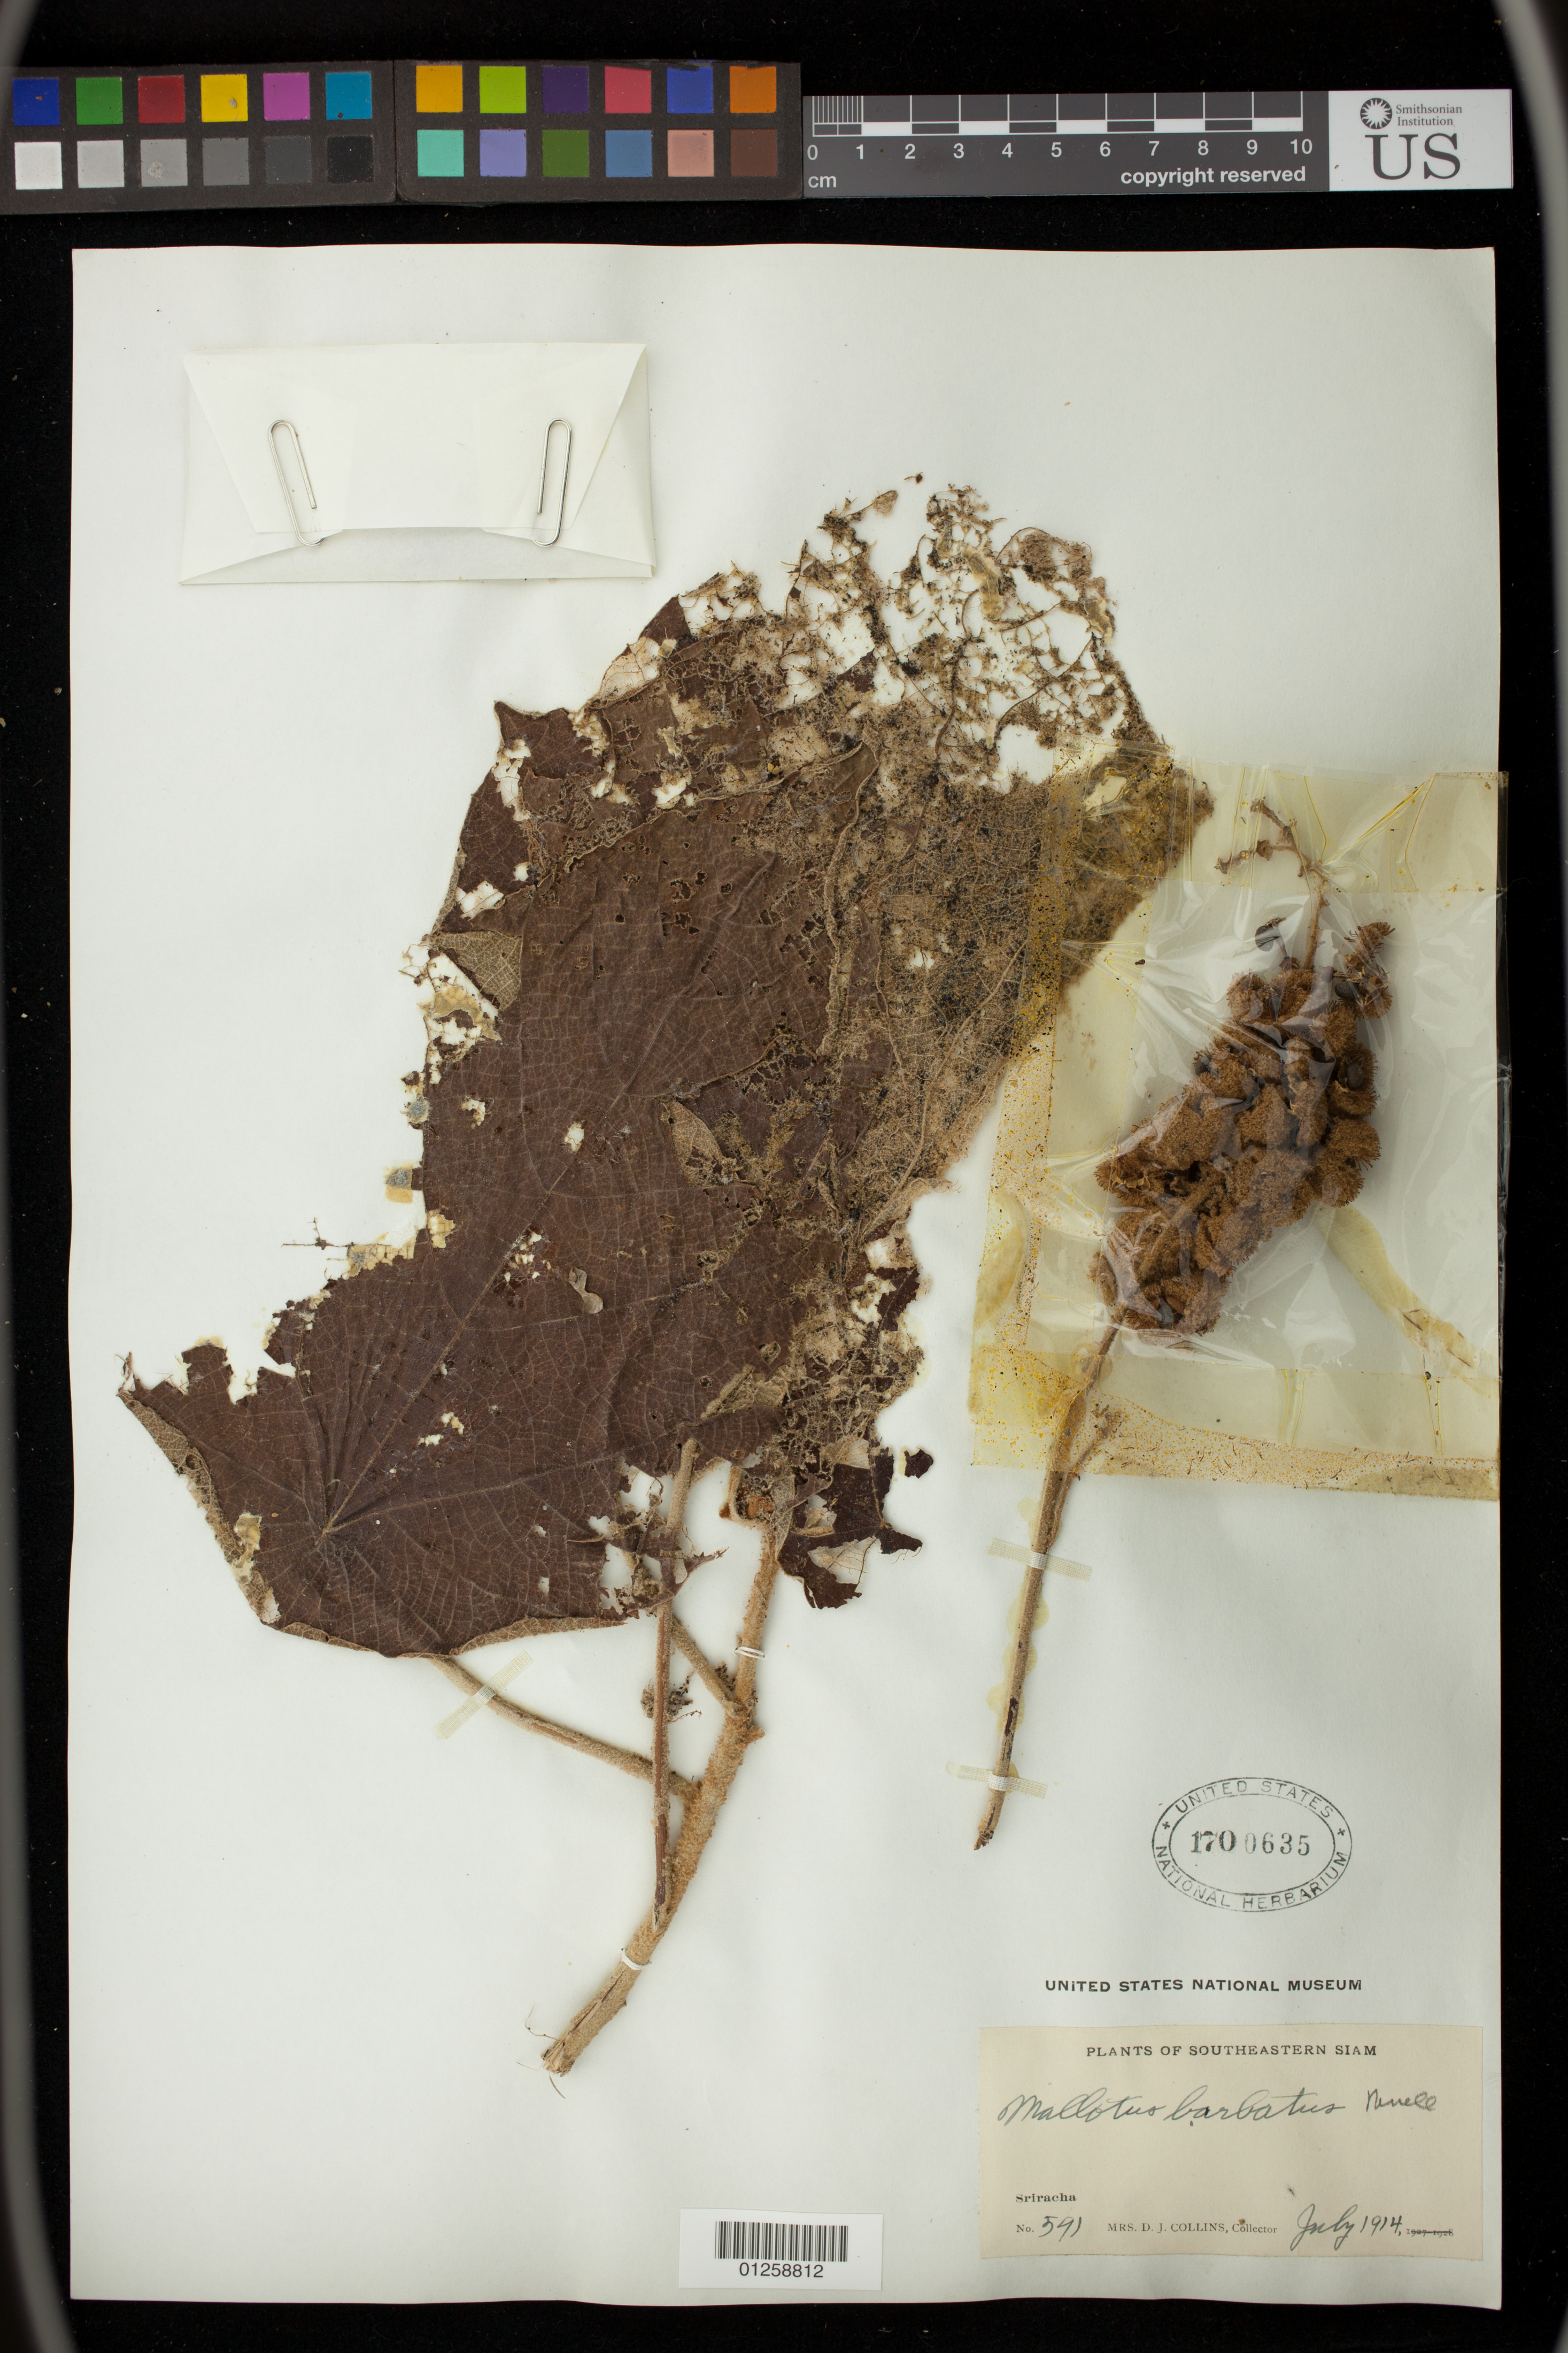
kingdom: Plantae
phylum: Tracheophyta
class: Magnoliopsida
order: Malpighiales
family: Euphorbiaceae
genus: Mallotus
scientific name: Mallotus barbatus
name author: Müll. Arg.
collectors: D. Collins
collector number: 591?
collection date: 1914-07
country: Thailand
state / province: Chon Buri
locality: Sriracha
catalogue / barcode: US 1700635